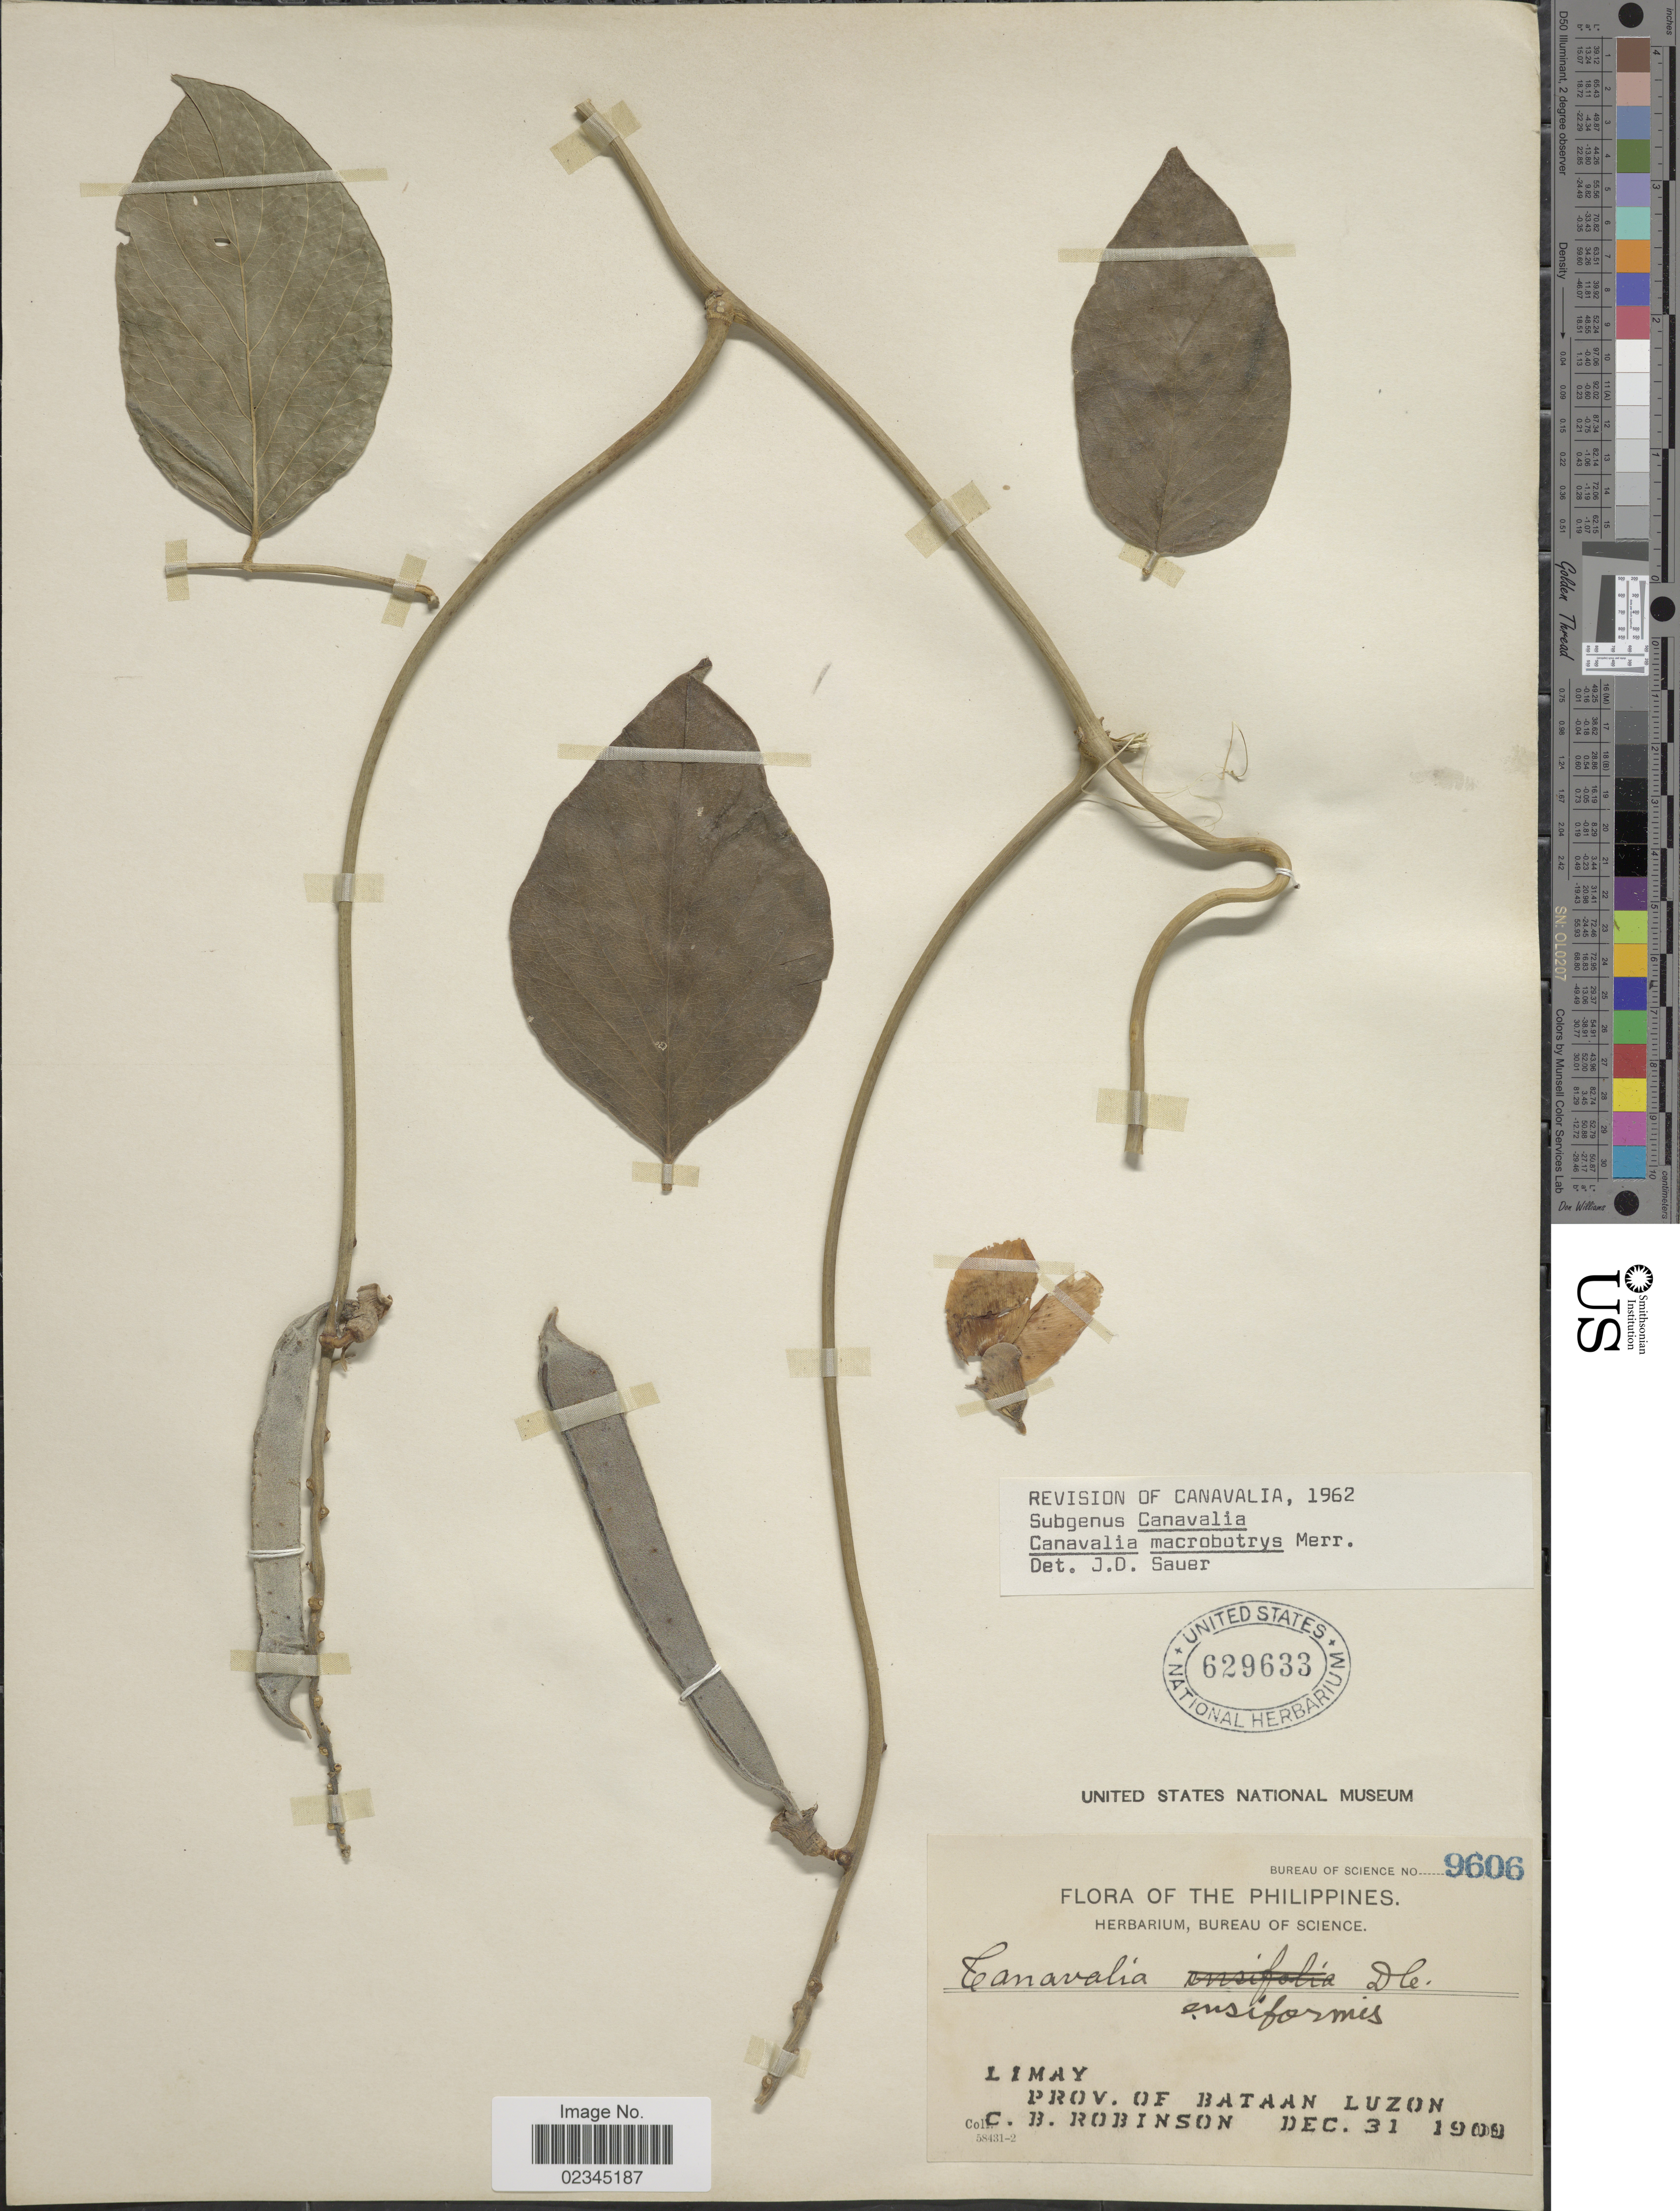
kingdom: Plantae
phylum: Tracheophyta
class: Magnoliopsida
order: Fabales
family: Fabaceae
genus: Canavalia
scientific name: Canavalia macrobotrys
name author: Merr.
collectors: C. Robinson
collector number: Bureau of Science 9606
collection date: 1909-12-31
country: Philippines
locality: Limay, Prov. of Bataan Luzon.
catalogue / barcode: US 629633